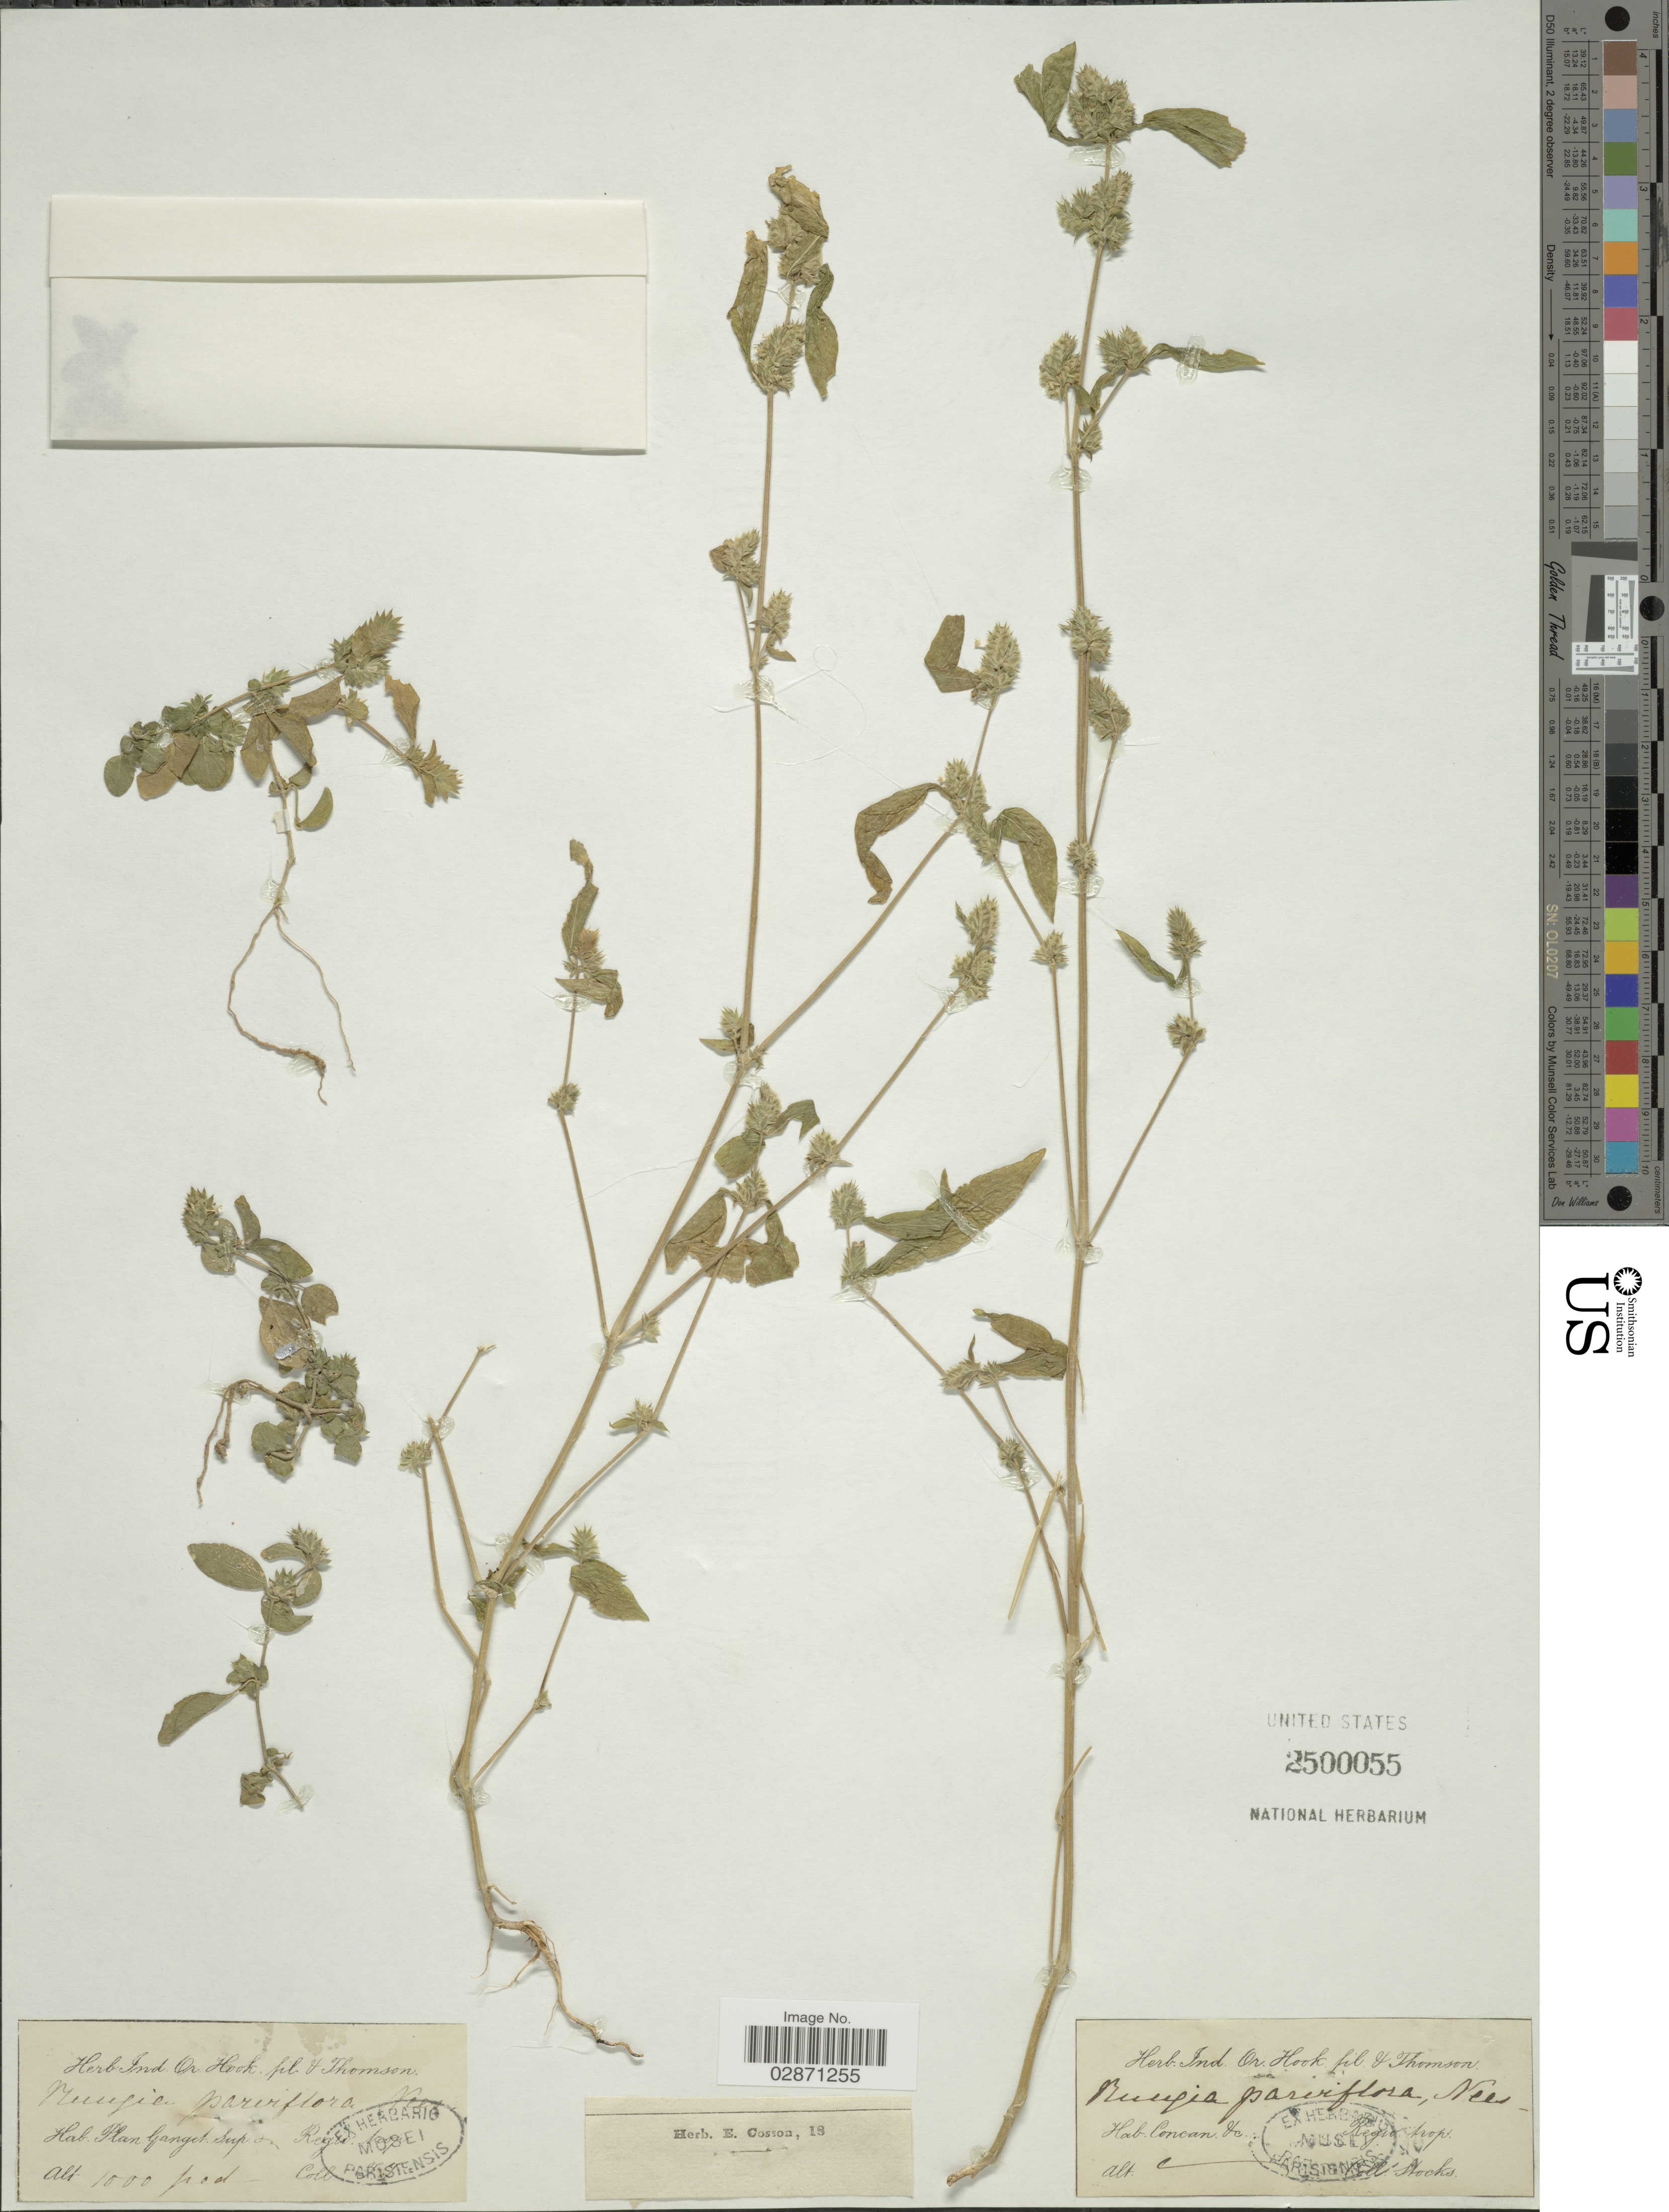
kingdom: Plantae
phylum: Tracheophyta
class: Magnoliopsida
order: Lamiales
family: Acanthaceae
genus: Rungia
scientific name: Rungia parviflora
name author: Nees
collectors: T. Thomson & Hoeks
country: India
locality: Plan Ganget. Sup. Concan. Regio trop.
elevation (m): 305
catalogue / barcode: US 2500055